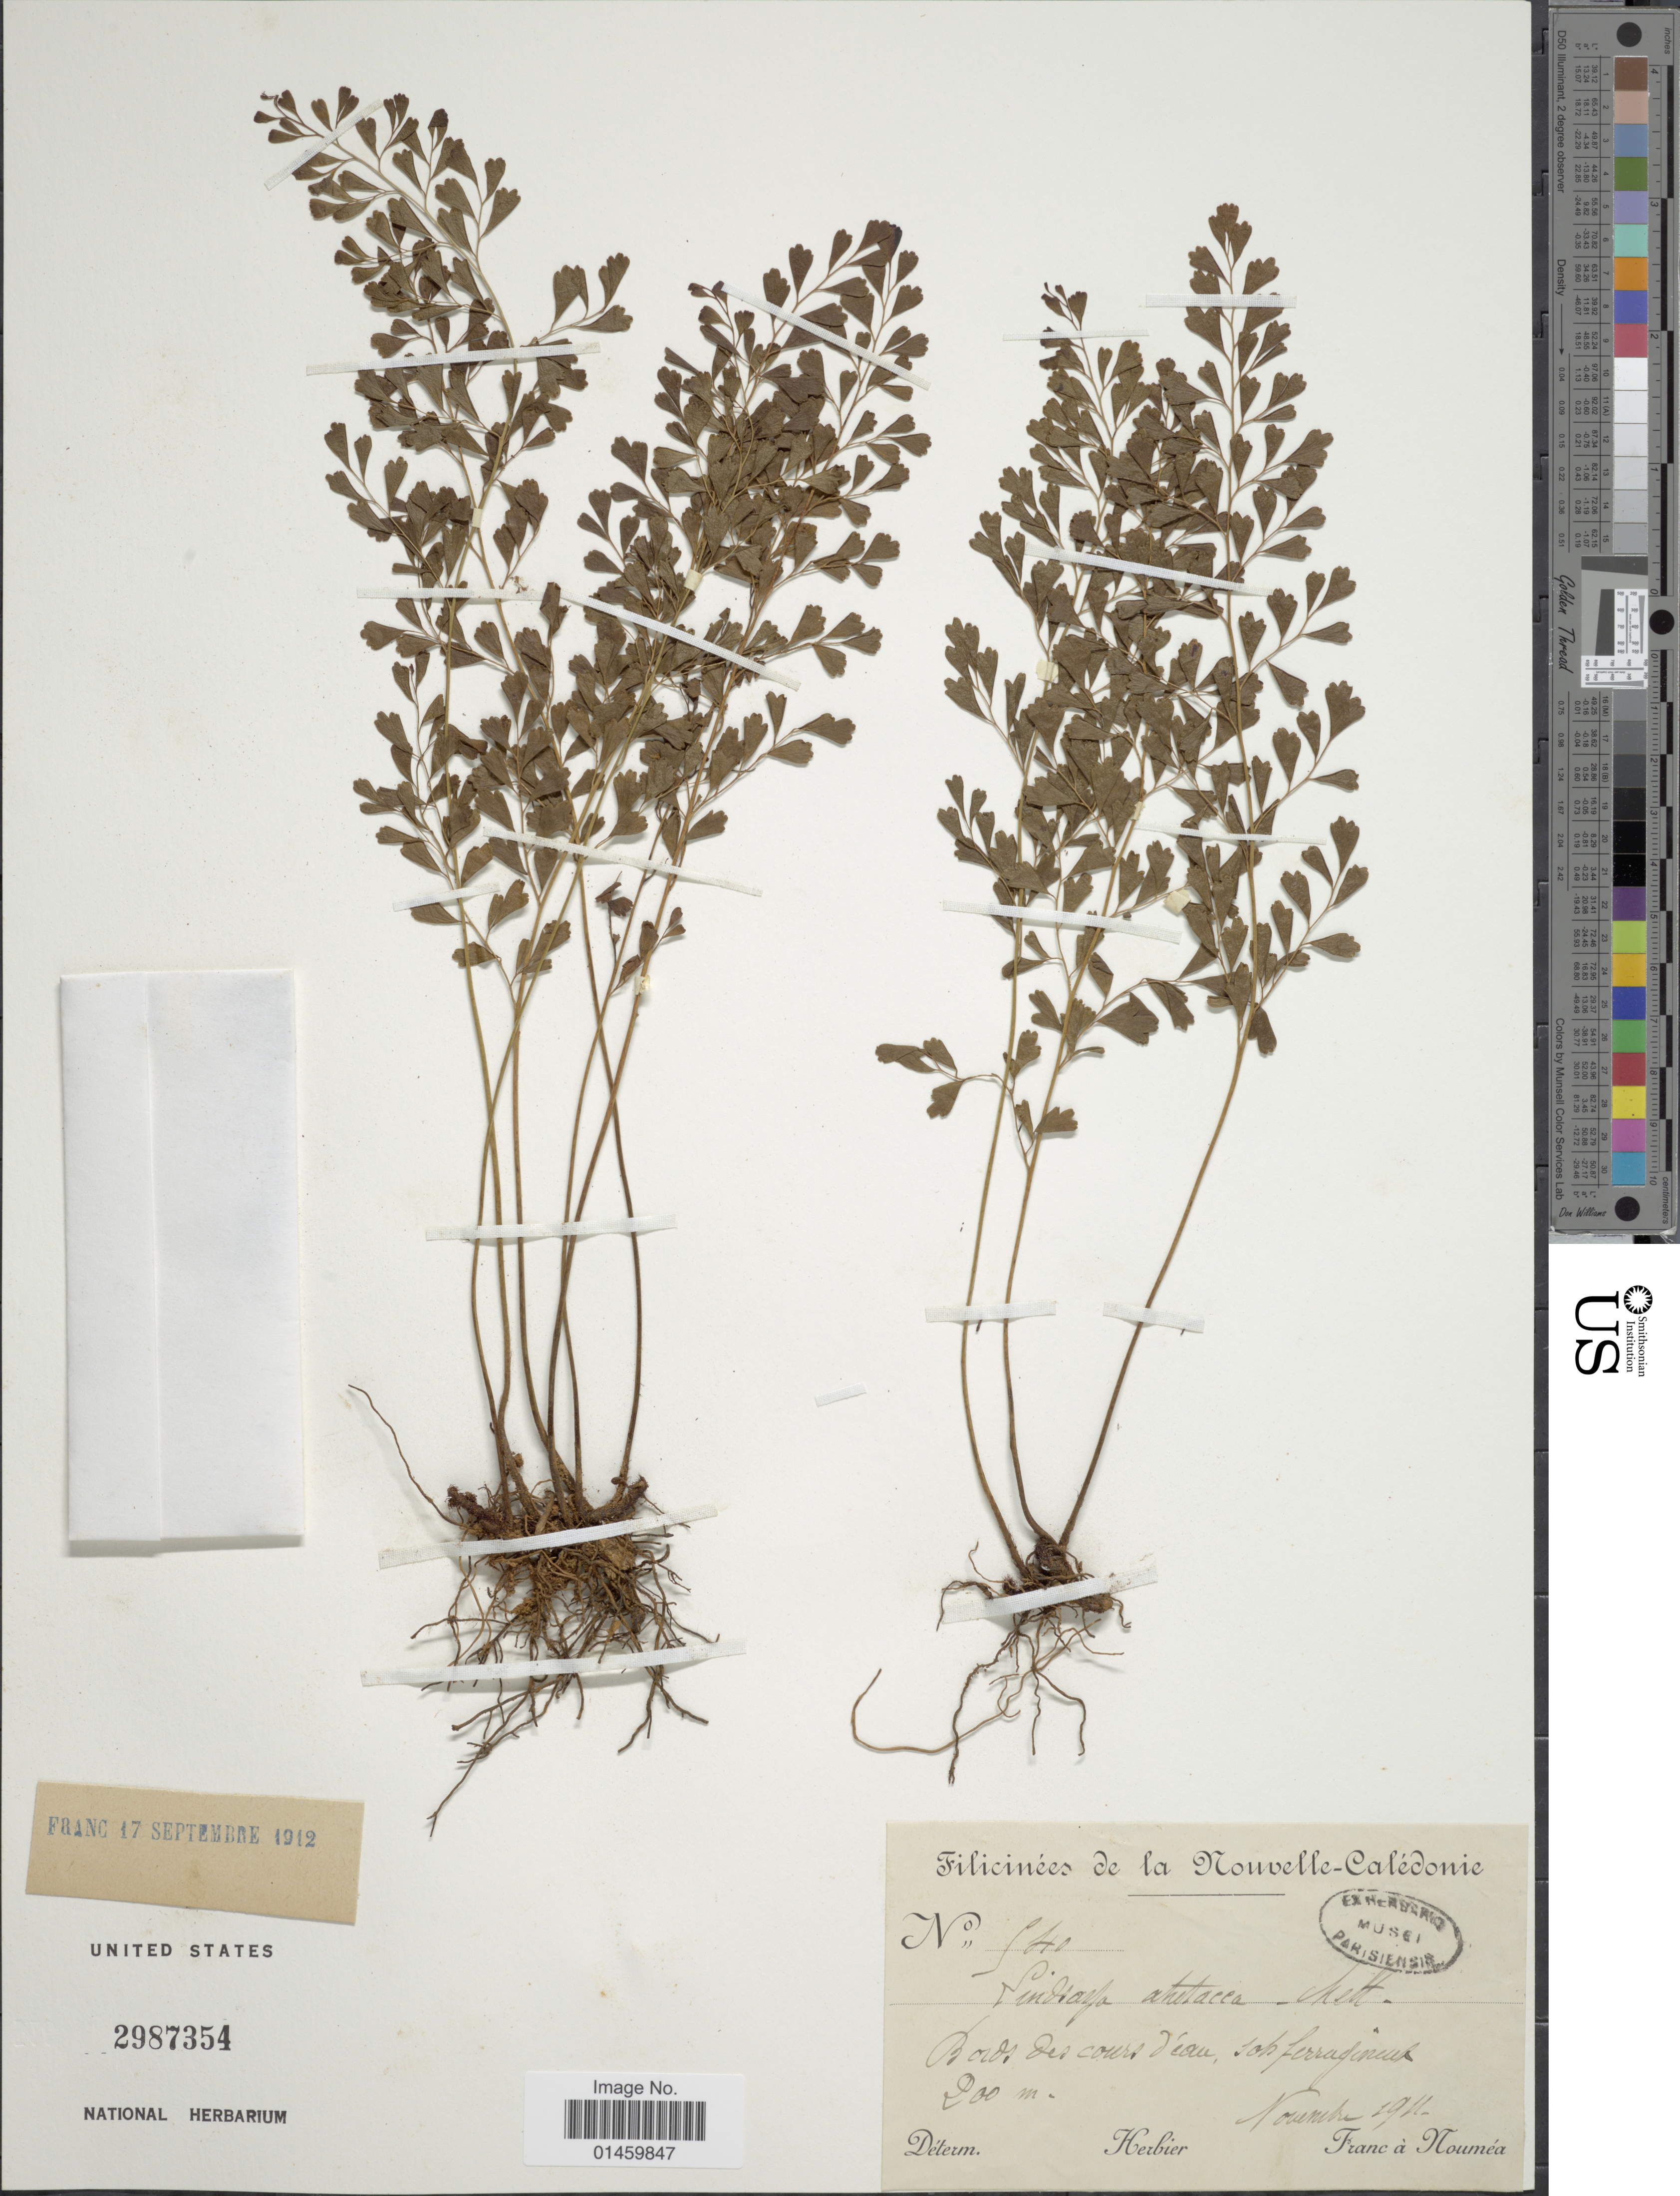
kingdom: Plantae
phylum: Tracheophyta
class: Polypodiopsida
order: Polypodiales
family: Lindsaeaceae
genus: Lindsaea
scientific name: Lindsaea alutacea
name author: Mett.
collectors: Franc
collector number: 540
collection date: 1911-11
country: New Caledonia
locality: Filicinees de la Nouvelle-Caledonie. Bords des cours deau, sob ferrageneus.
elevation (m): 200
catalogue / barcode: US 2987354